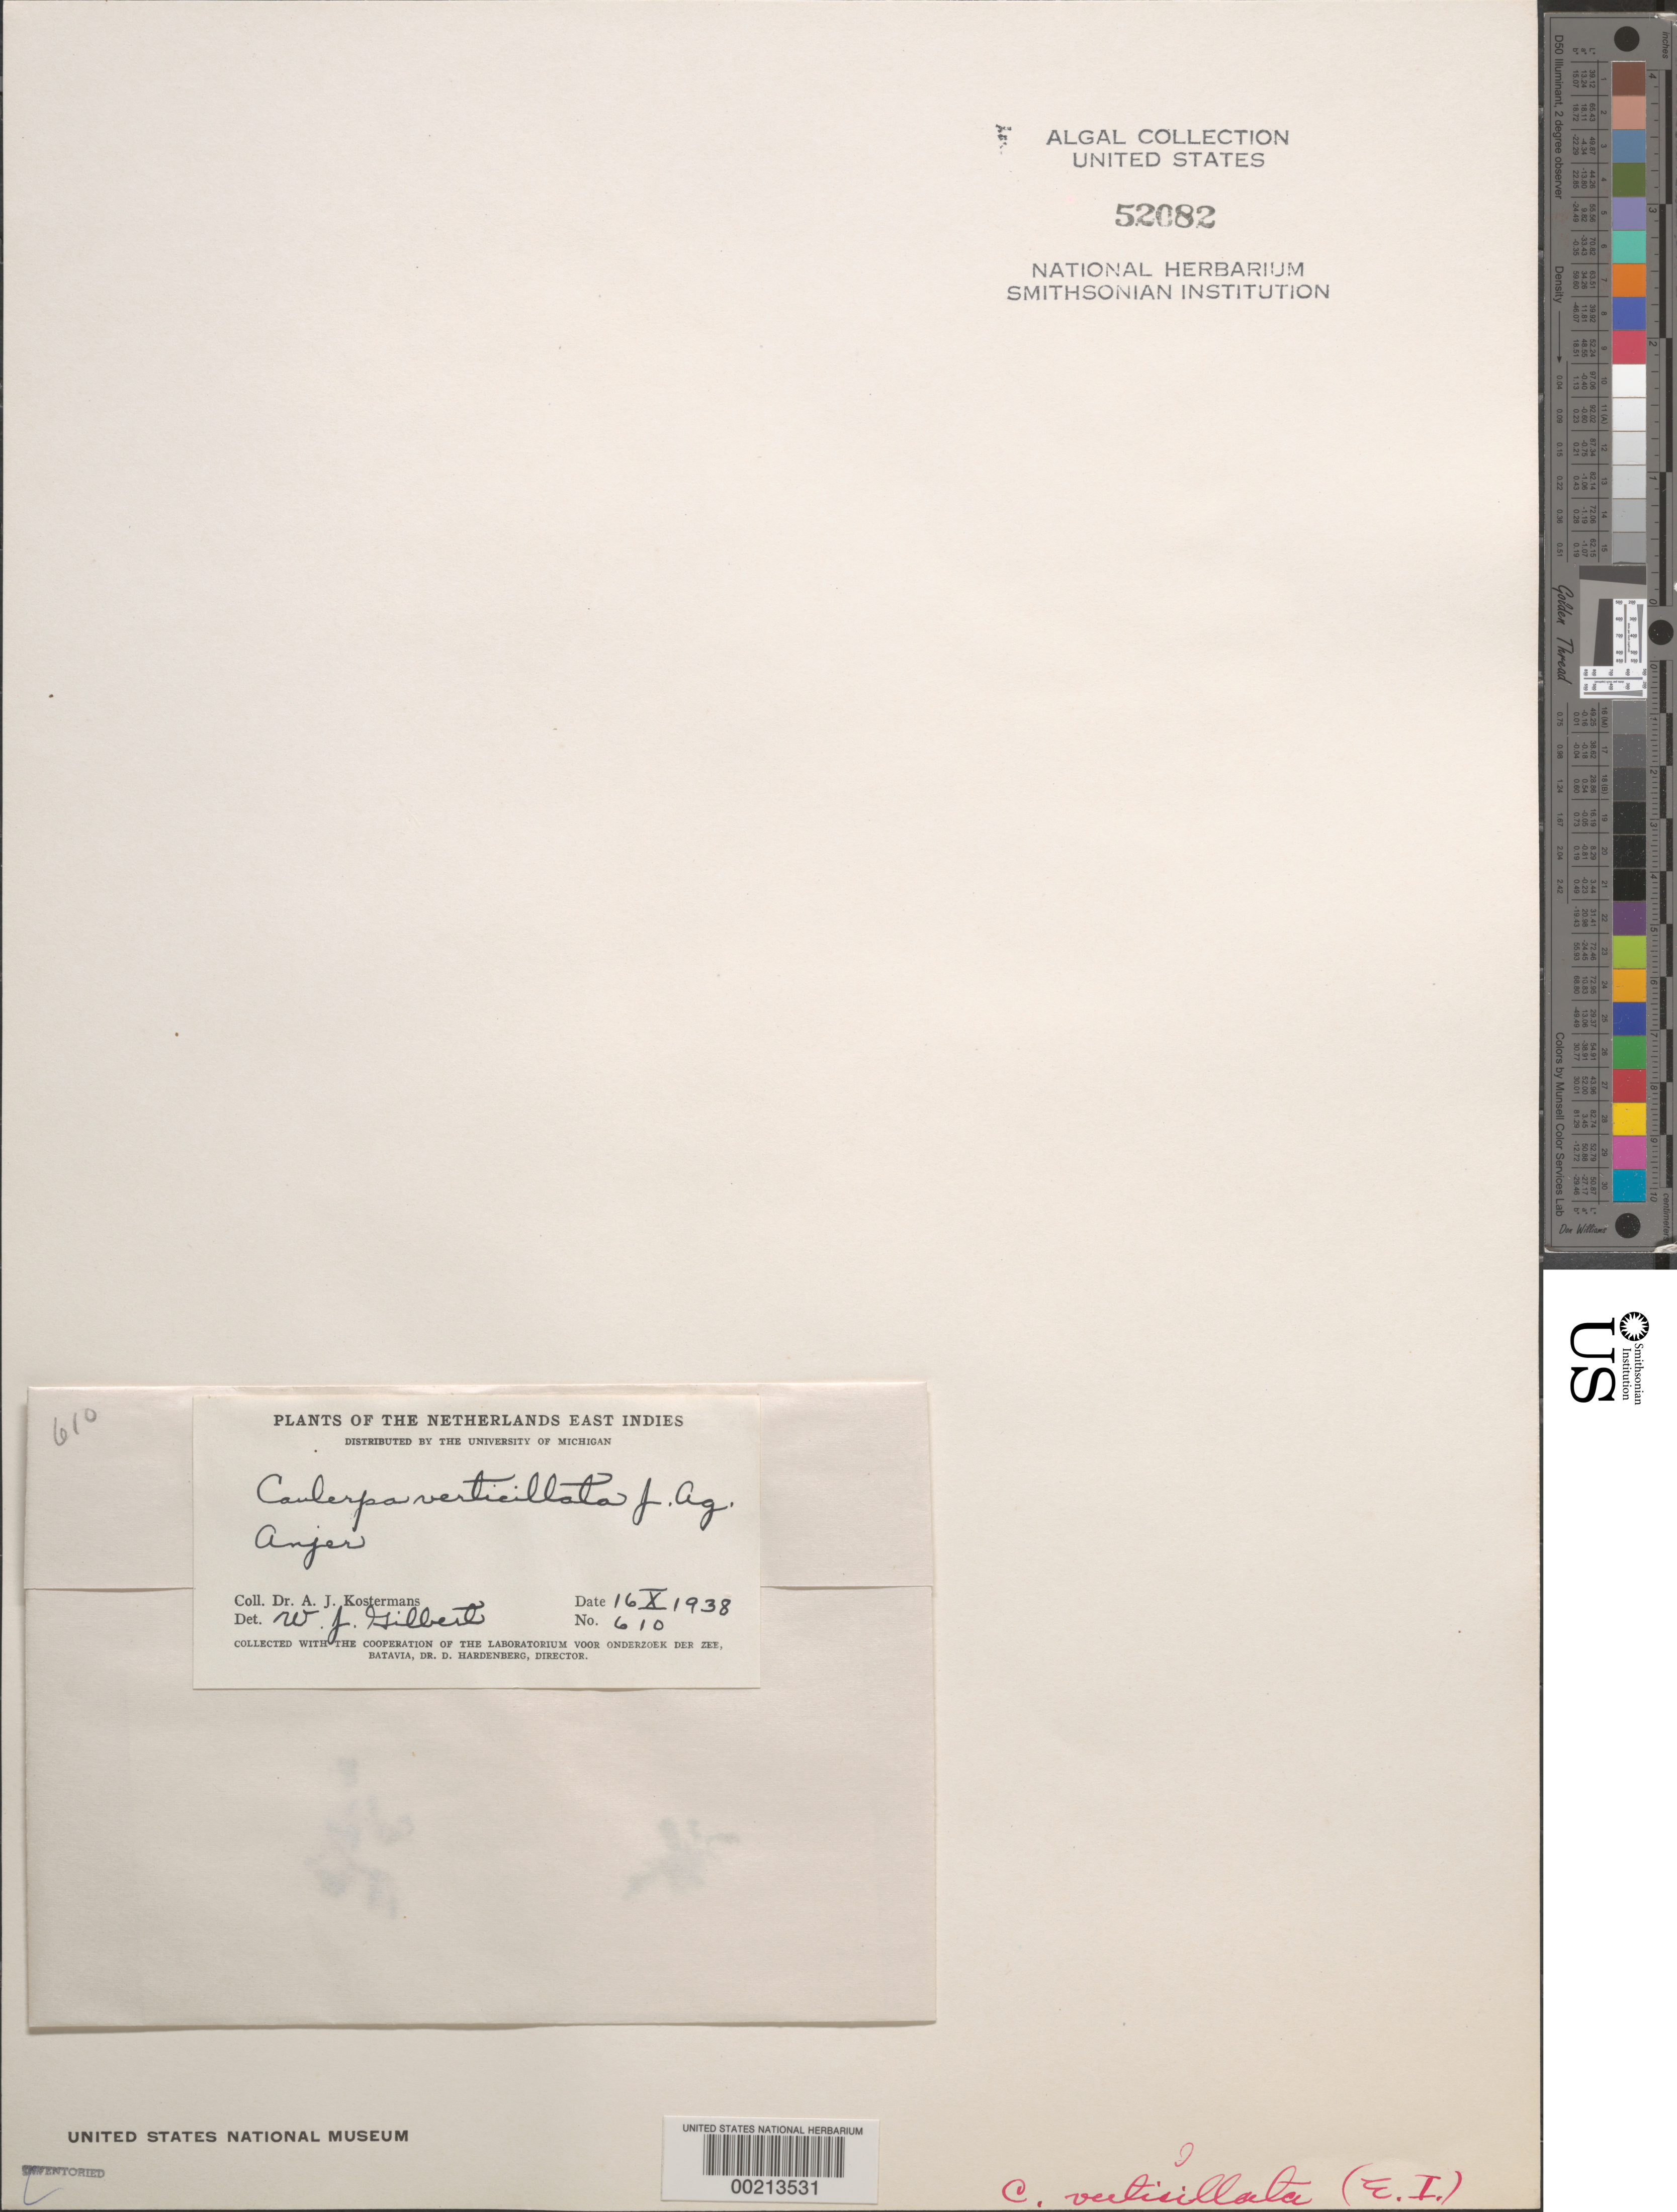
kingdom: Plantae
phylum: Chlorophyta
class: Ulvophyceae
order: Bryopsidales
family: Caulerpaceae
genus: Caulerpa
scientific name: Caulerpa verticillata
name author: J. Agardh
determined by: Gilbert, W. J.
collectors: A. J. G. Kostermans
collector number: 610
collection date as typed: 16 Oct 1938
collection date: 1938-10-16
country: Indonesia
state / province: Java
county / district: Jawa Barat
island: Java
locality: Anjer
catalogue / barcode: US 52082